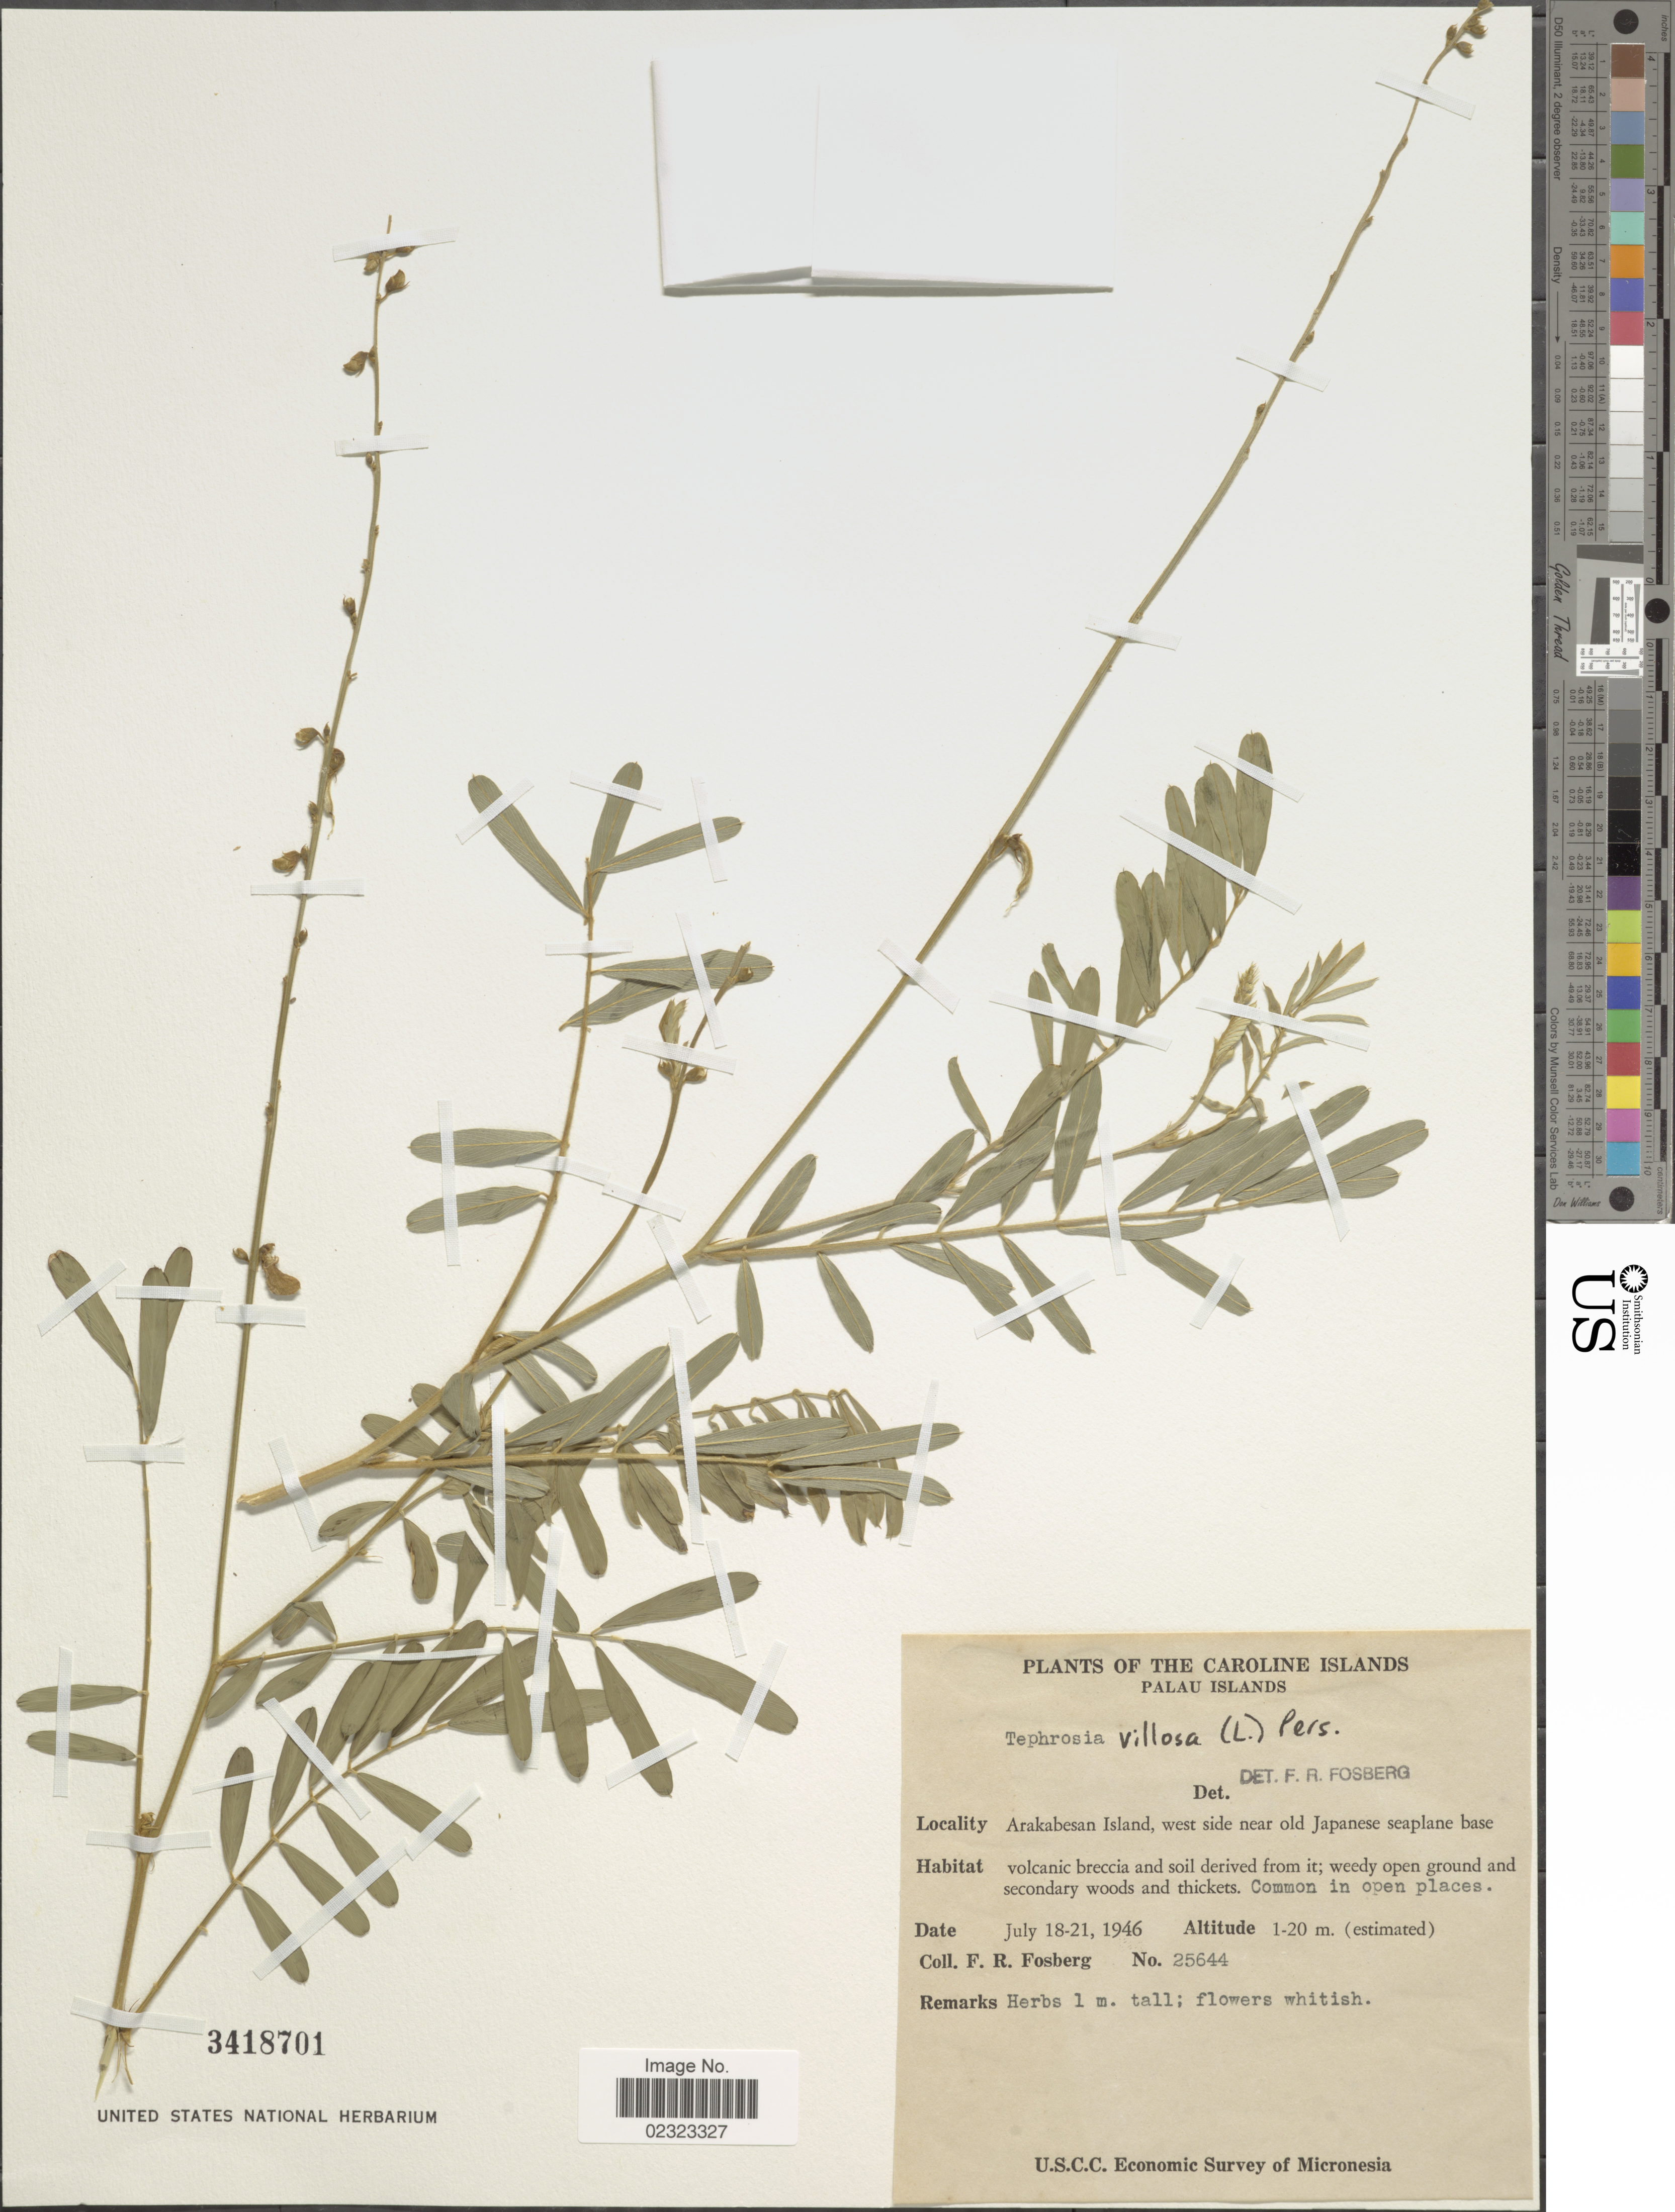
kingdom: Plantae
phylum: Tracheophyta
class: Magnoliopsida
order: Fabales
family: Fabaceae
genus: Tephrosia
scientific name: Tephrosia villosa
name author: Pers.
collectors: F. R. Fosberg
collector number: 25644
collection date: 1946-07-18/1946-07-21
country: Palau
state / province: Koror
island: Ngerekebesang [Arakabesan]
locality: Caroline Islands, Palau Islands, Arakabesan Island, west side near Old Japenese seaplane base.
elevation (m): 1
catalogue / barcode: US 3418701